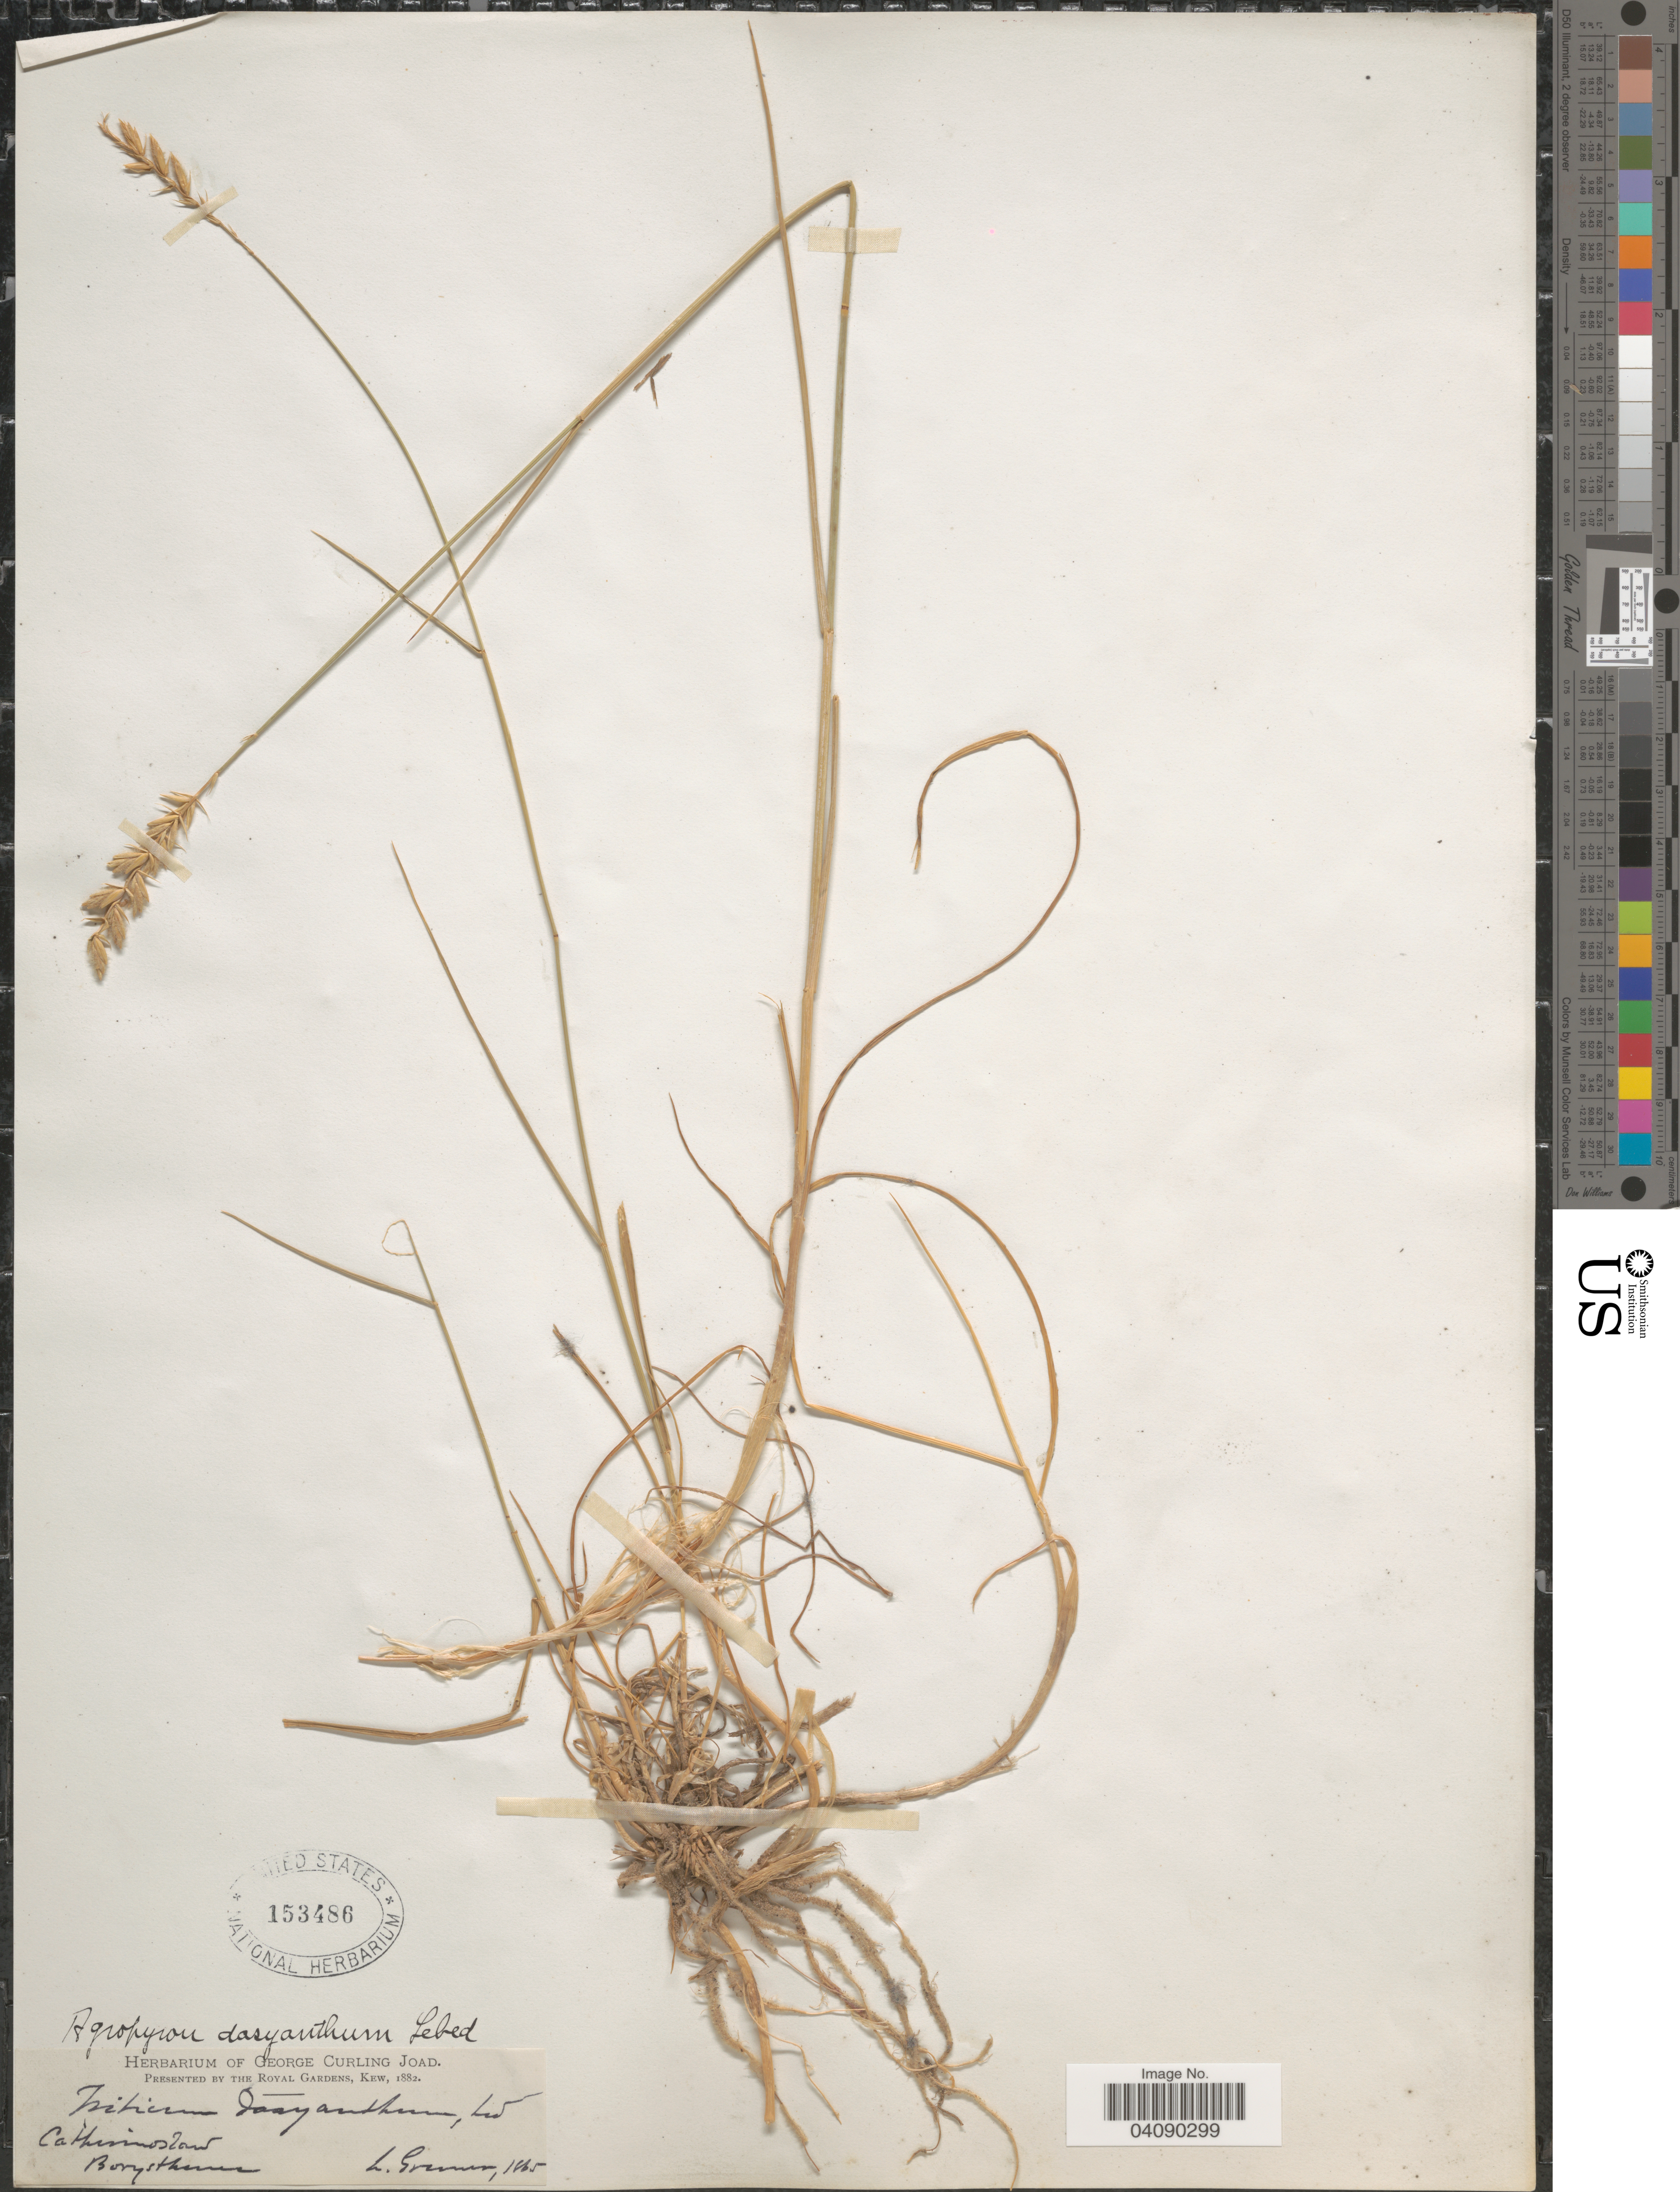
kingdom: Plantae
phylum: Tracheophyta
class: Liliopsida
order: Poales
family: Poaceae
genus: Agropyron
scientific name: Agropyron dasyanthum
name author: Ledeb.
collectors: L. Grenier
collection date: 1865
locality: Catherine island, Borysthamer [interpreted].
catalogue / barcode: US 153486